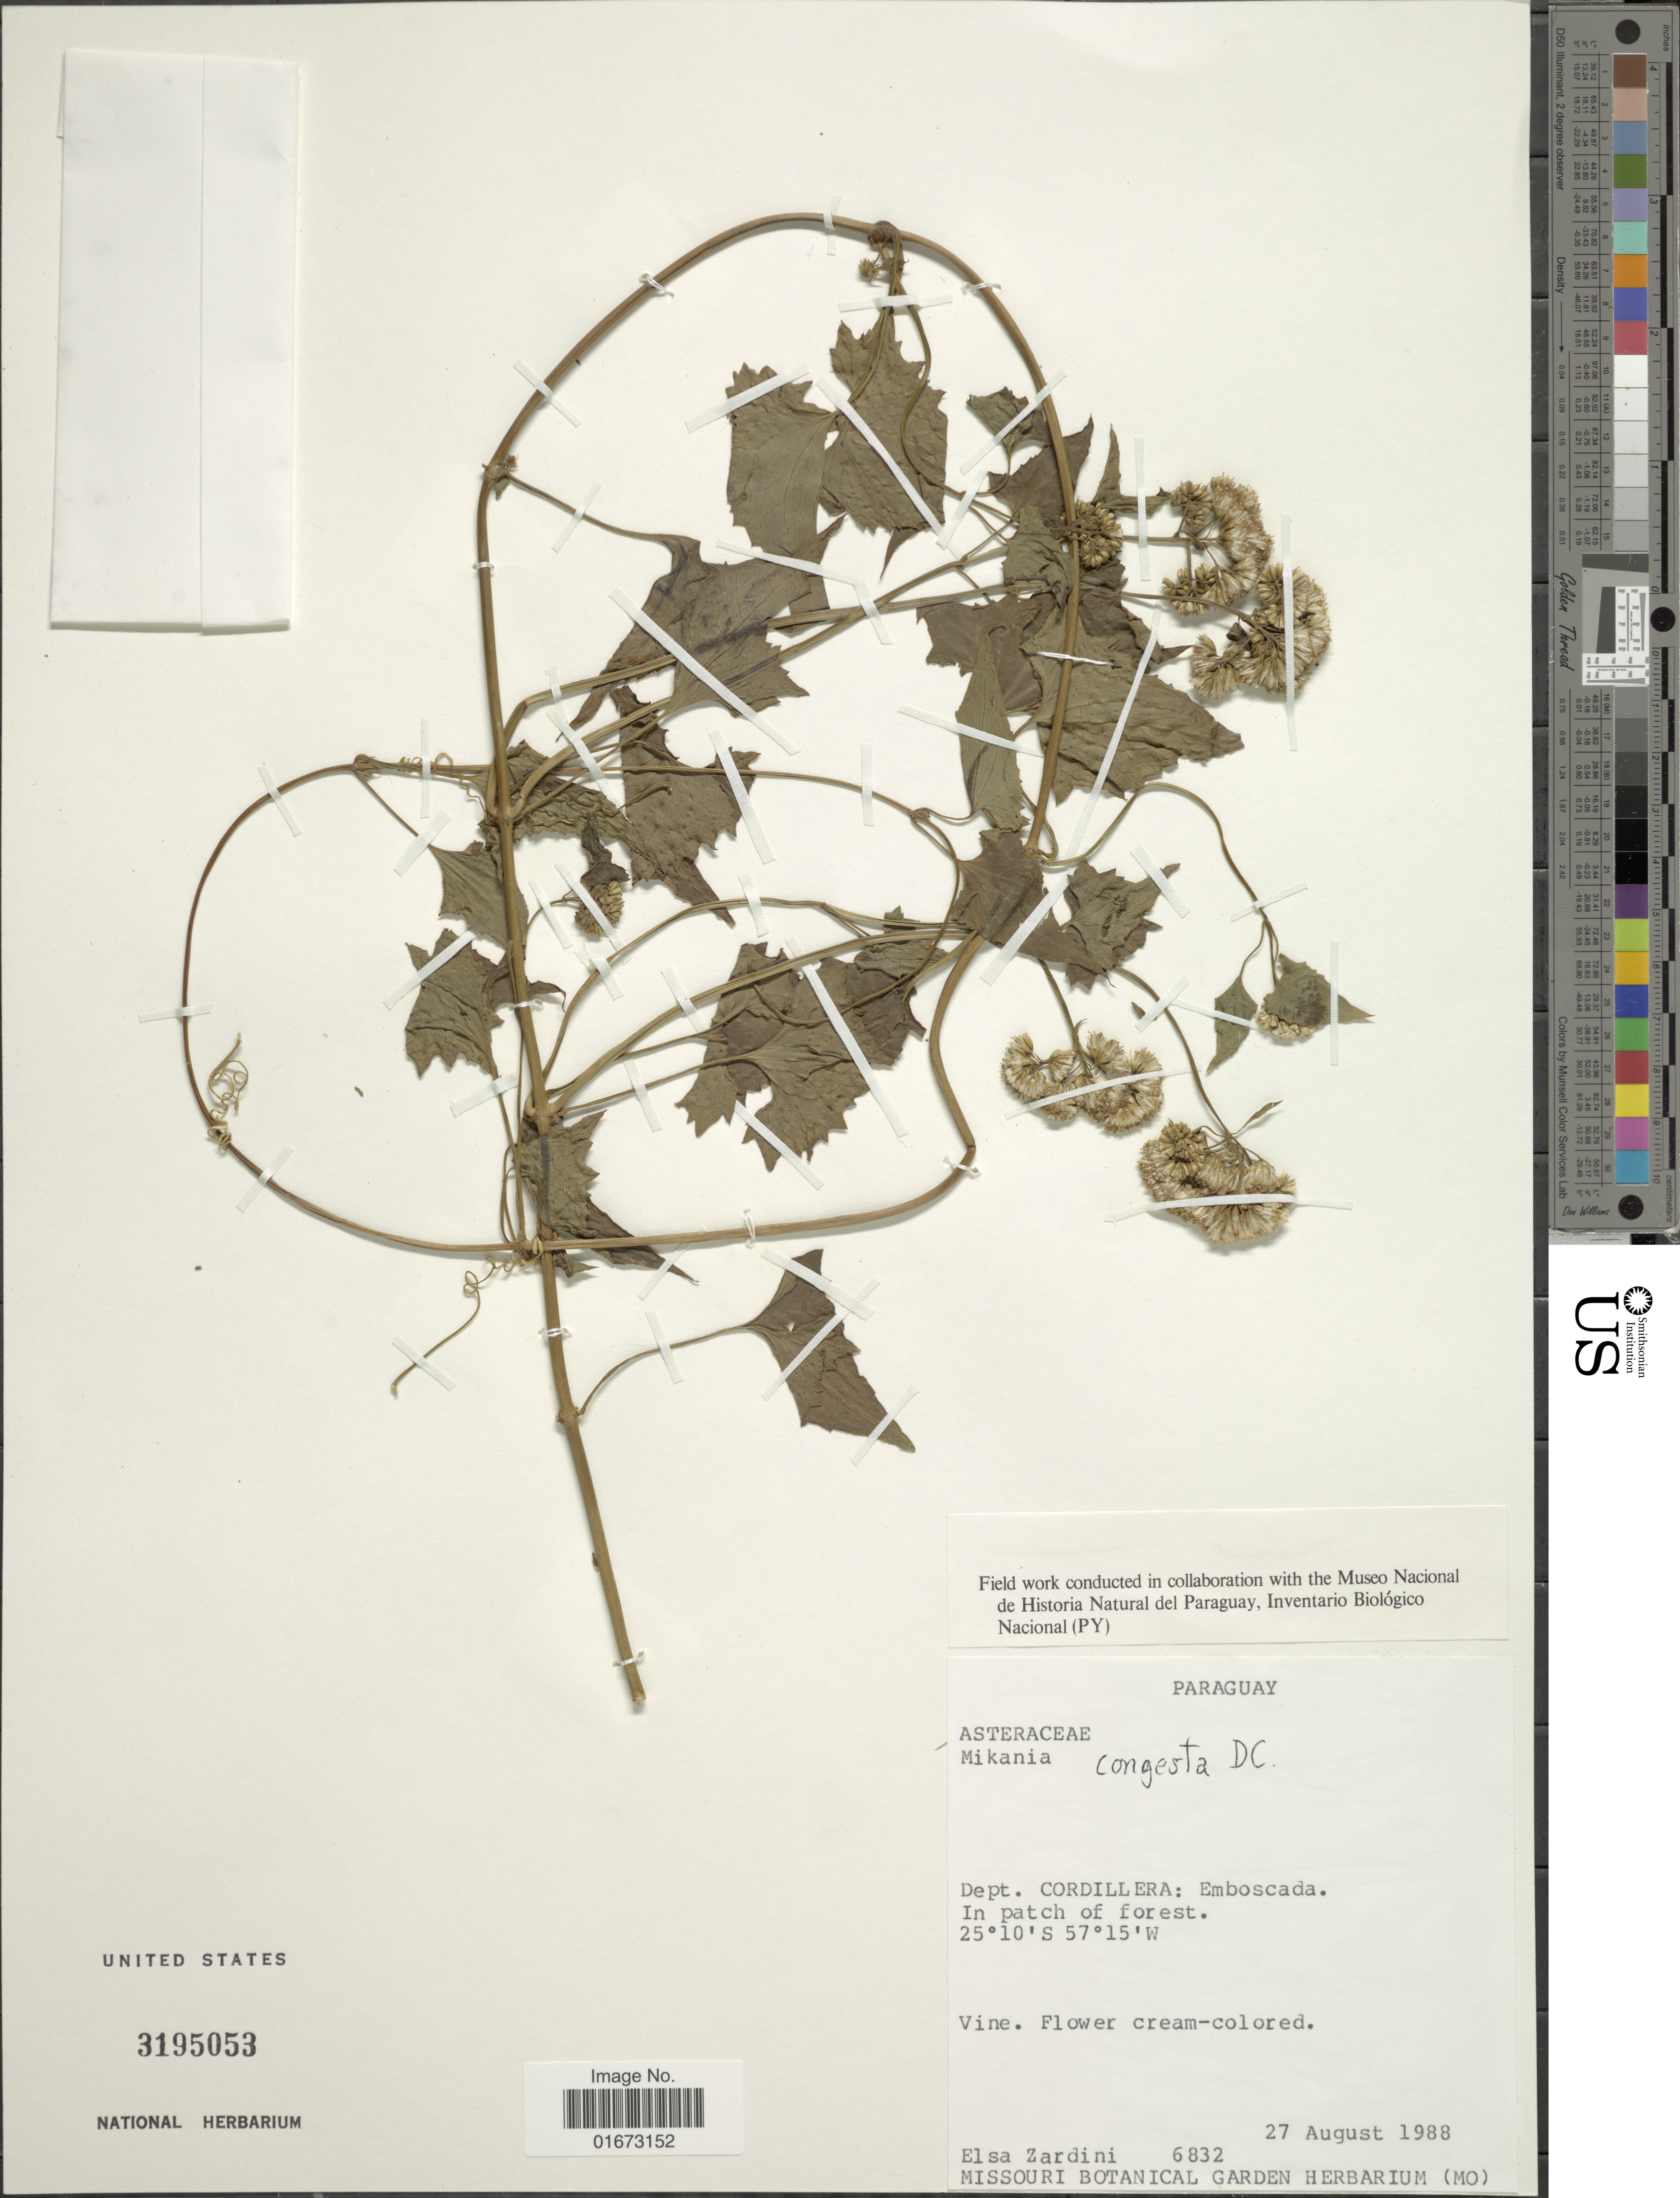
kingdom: Plantae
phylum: Tracheophyta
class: Magnoliopsida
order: Asterales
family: Asteraceae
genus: Mikania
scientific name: Mikania congesta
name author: DC.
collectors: E. M. Zardini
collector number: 6832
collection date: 1988-08-27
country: Paraguay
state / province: Cordillera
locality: Dept. Cordillera: Emboscada. In patch of forest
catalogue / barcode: US 3195053